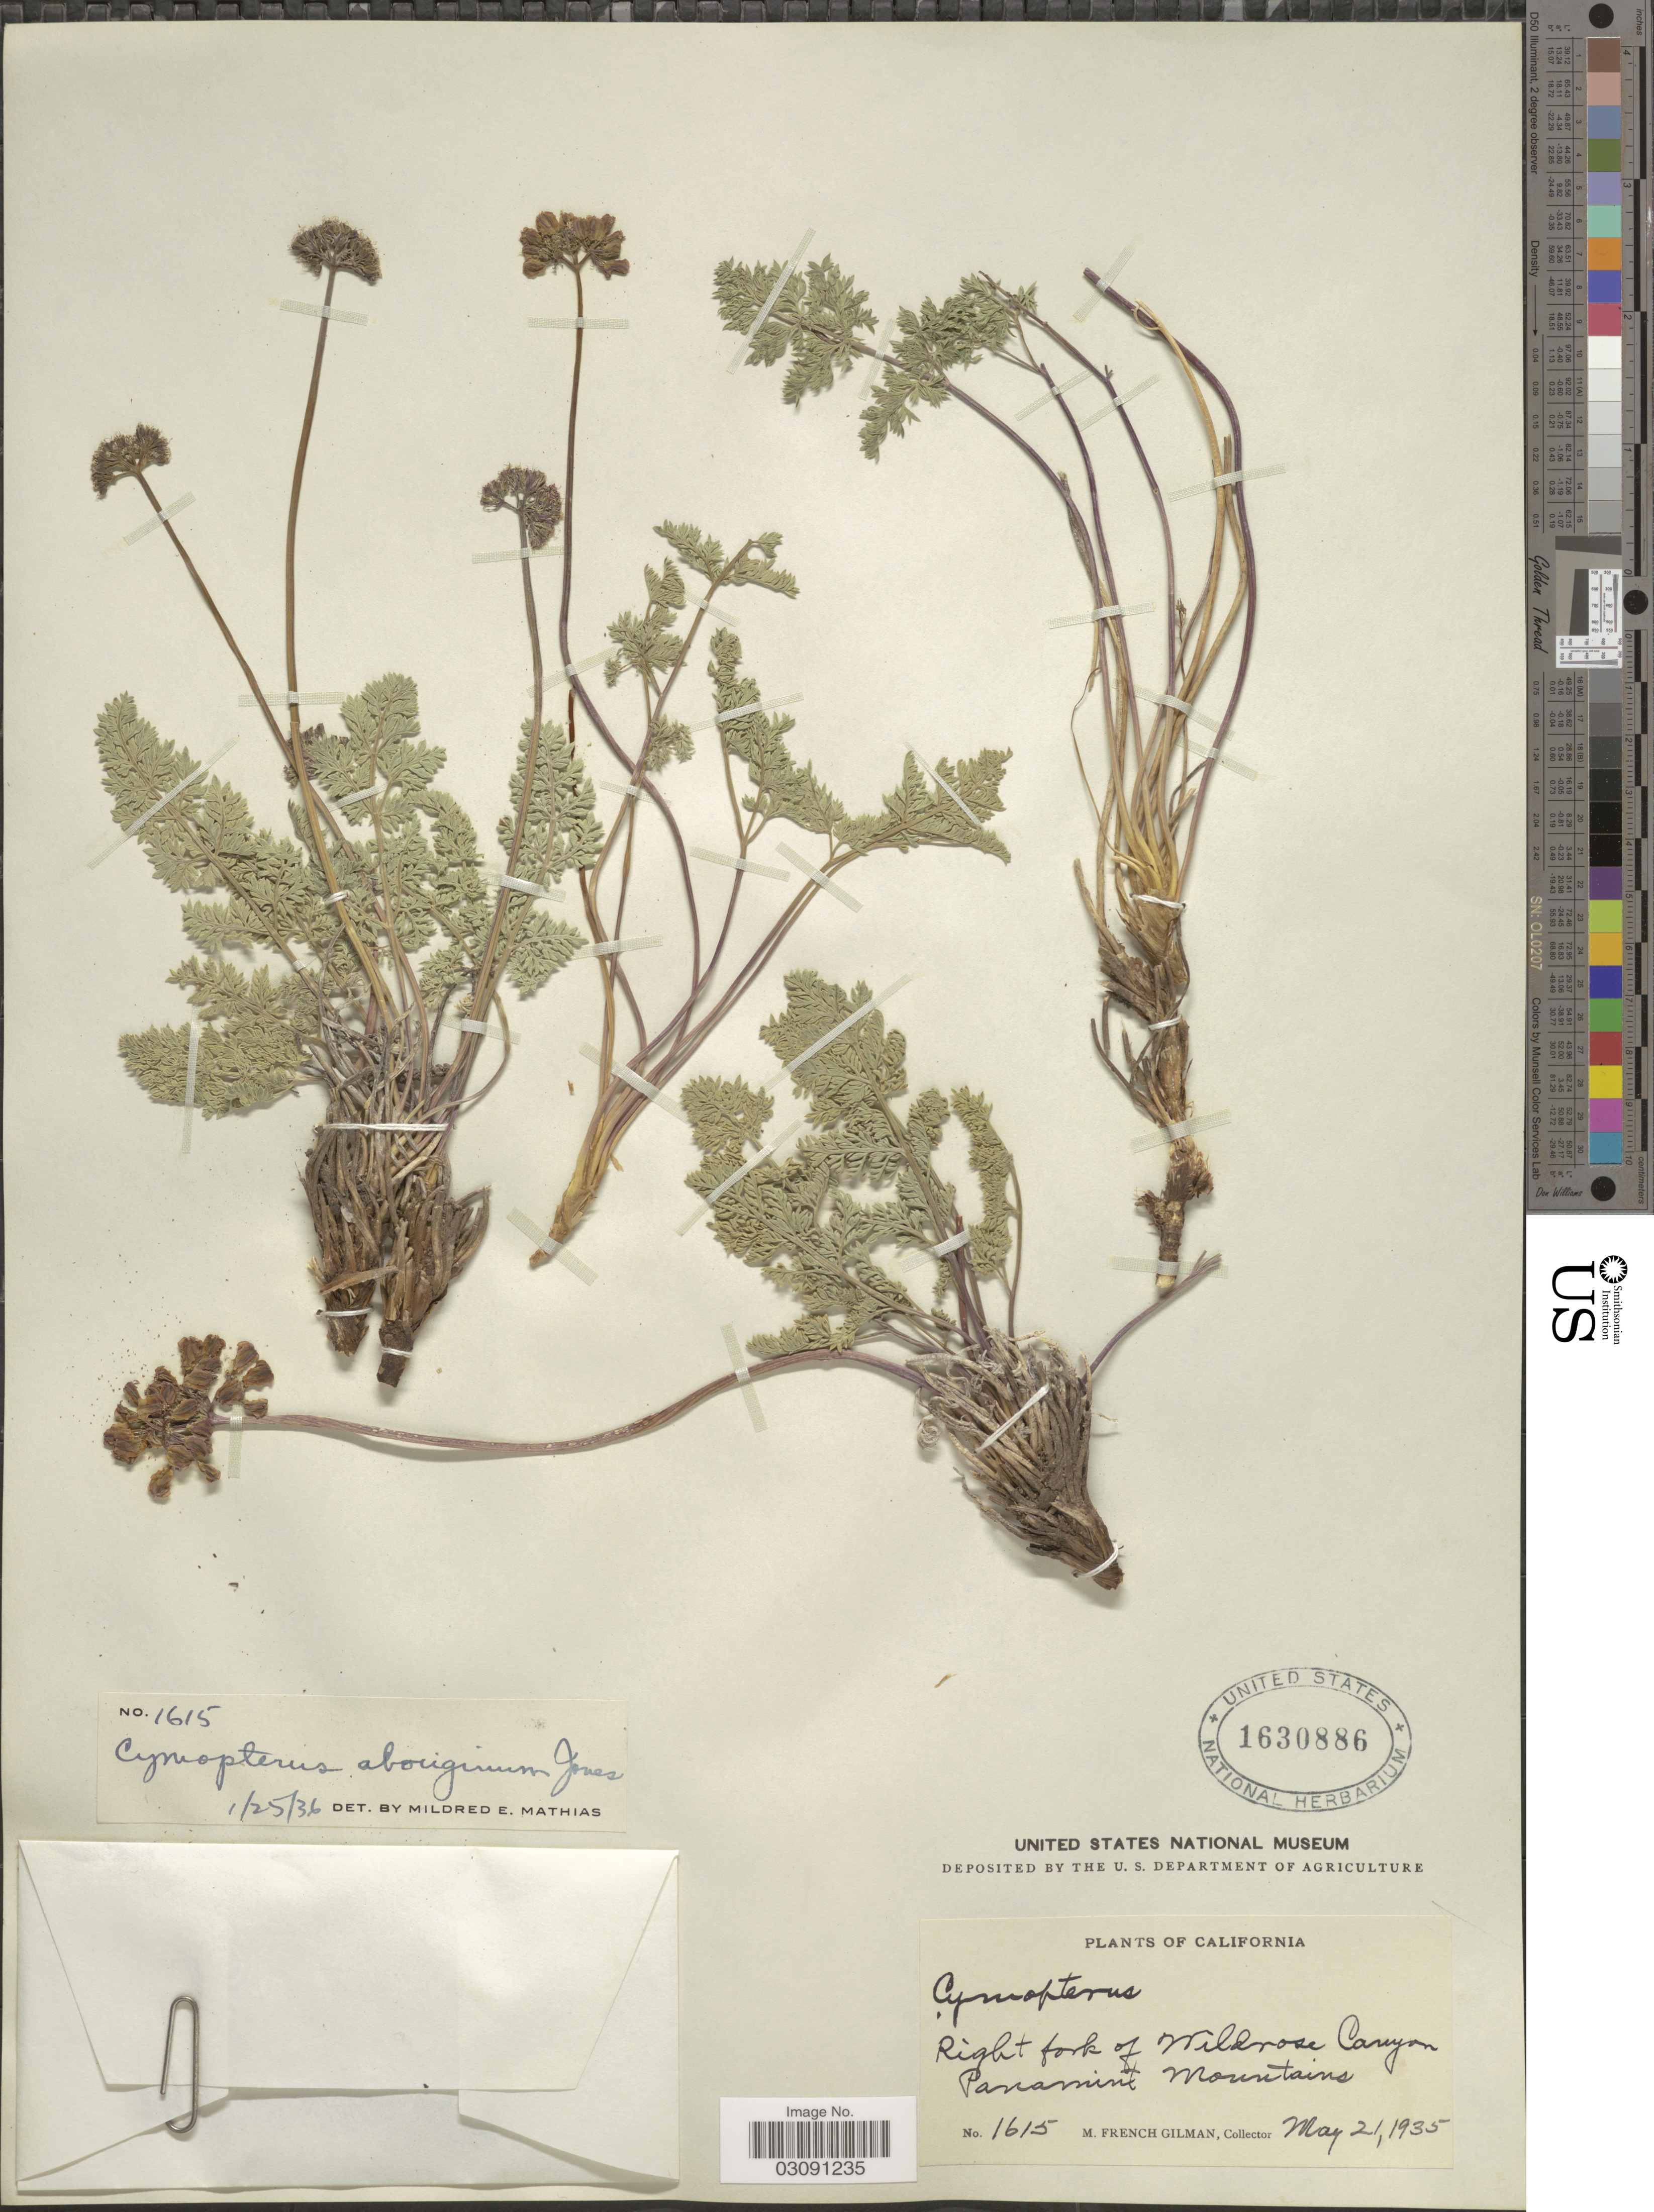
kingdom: Plantae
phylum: Tracheophyta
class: Magnoliopsida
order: Apiales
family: Apiaceae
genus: Cymopterus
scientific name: Cymopterus aboriginum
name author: M.E. Jones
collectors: M. F. Gilman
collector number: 1615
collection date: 1935-05-21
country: United States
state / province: California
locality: Right fork of Wildrose Canyon, Panamint Mountains.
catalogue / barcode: US 1630886